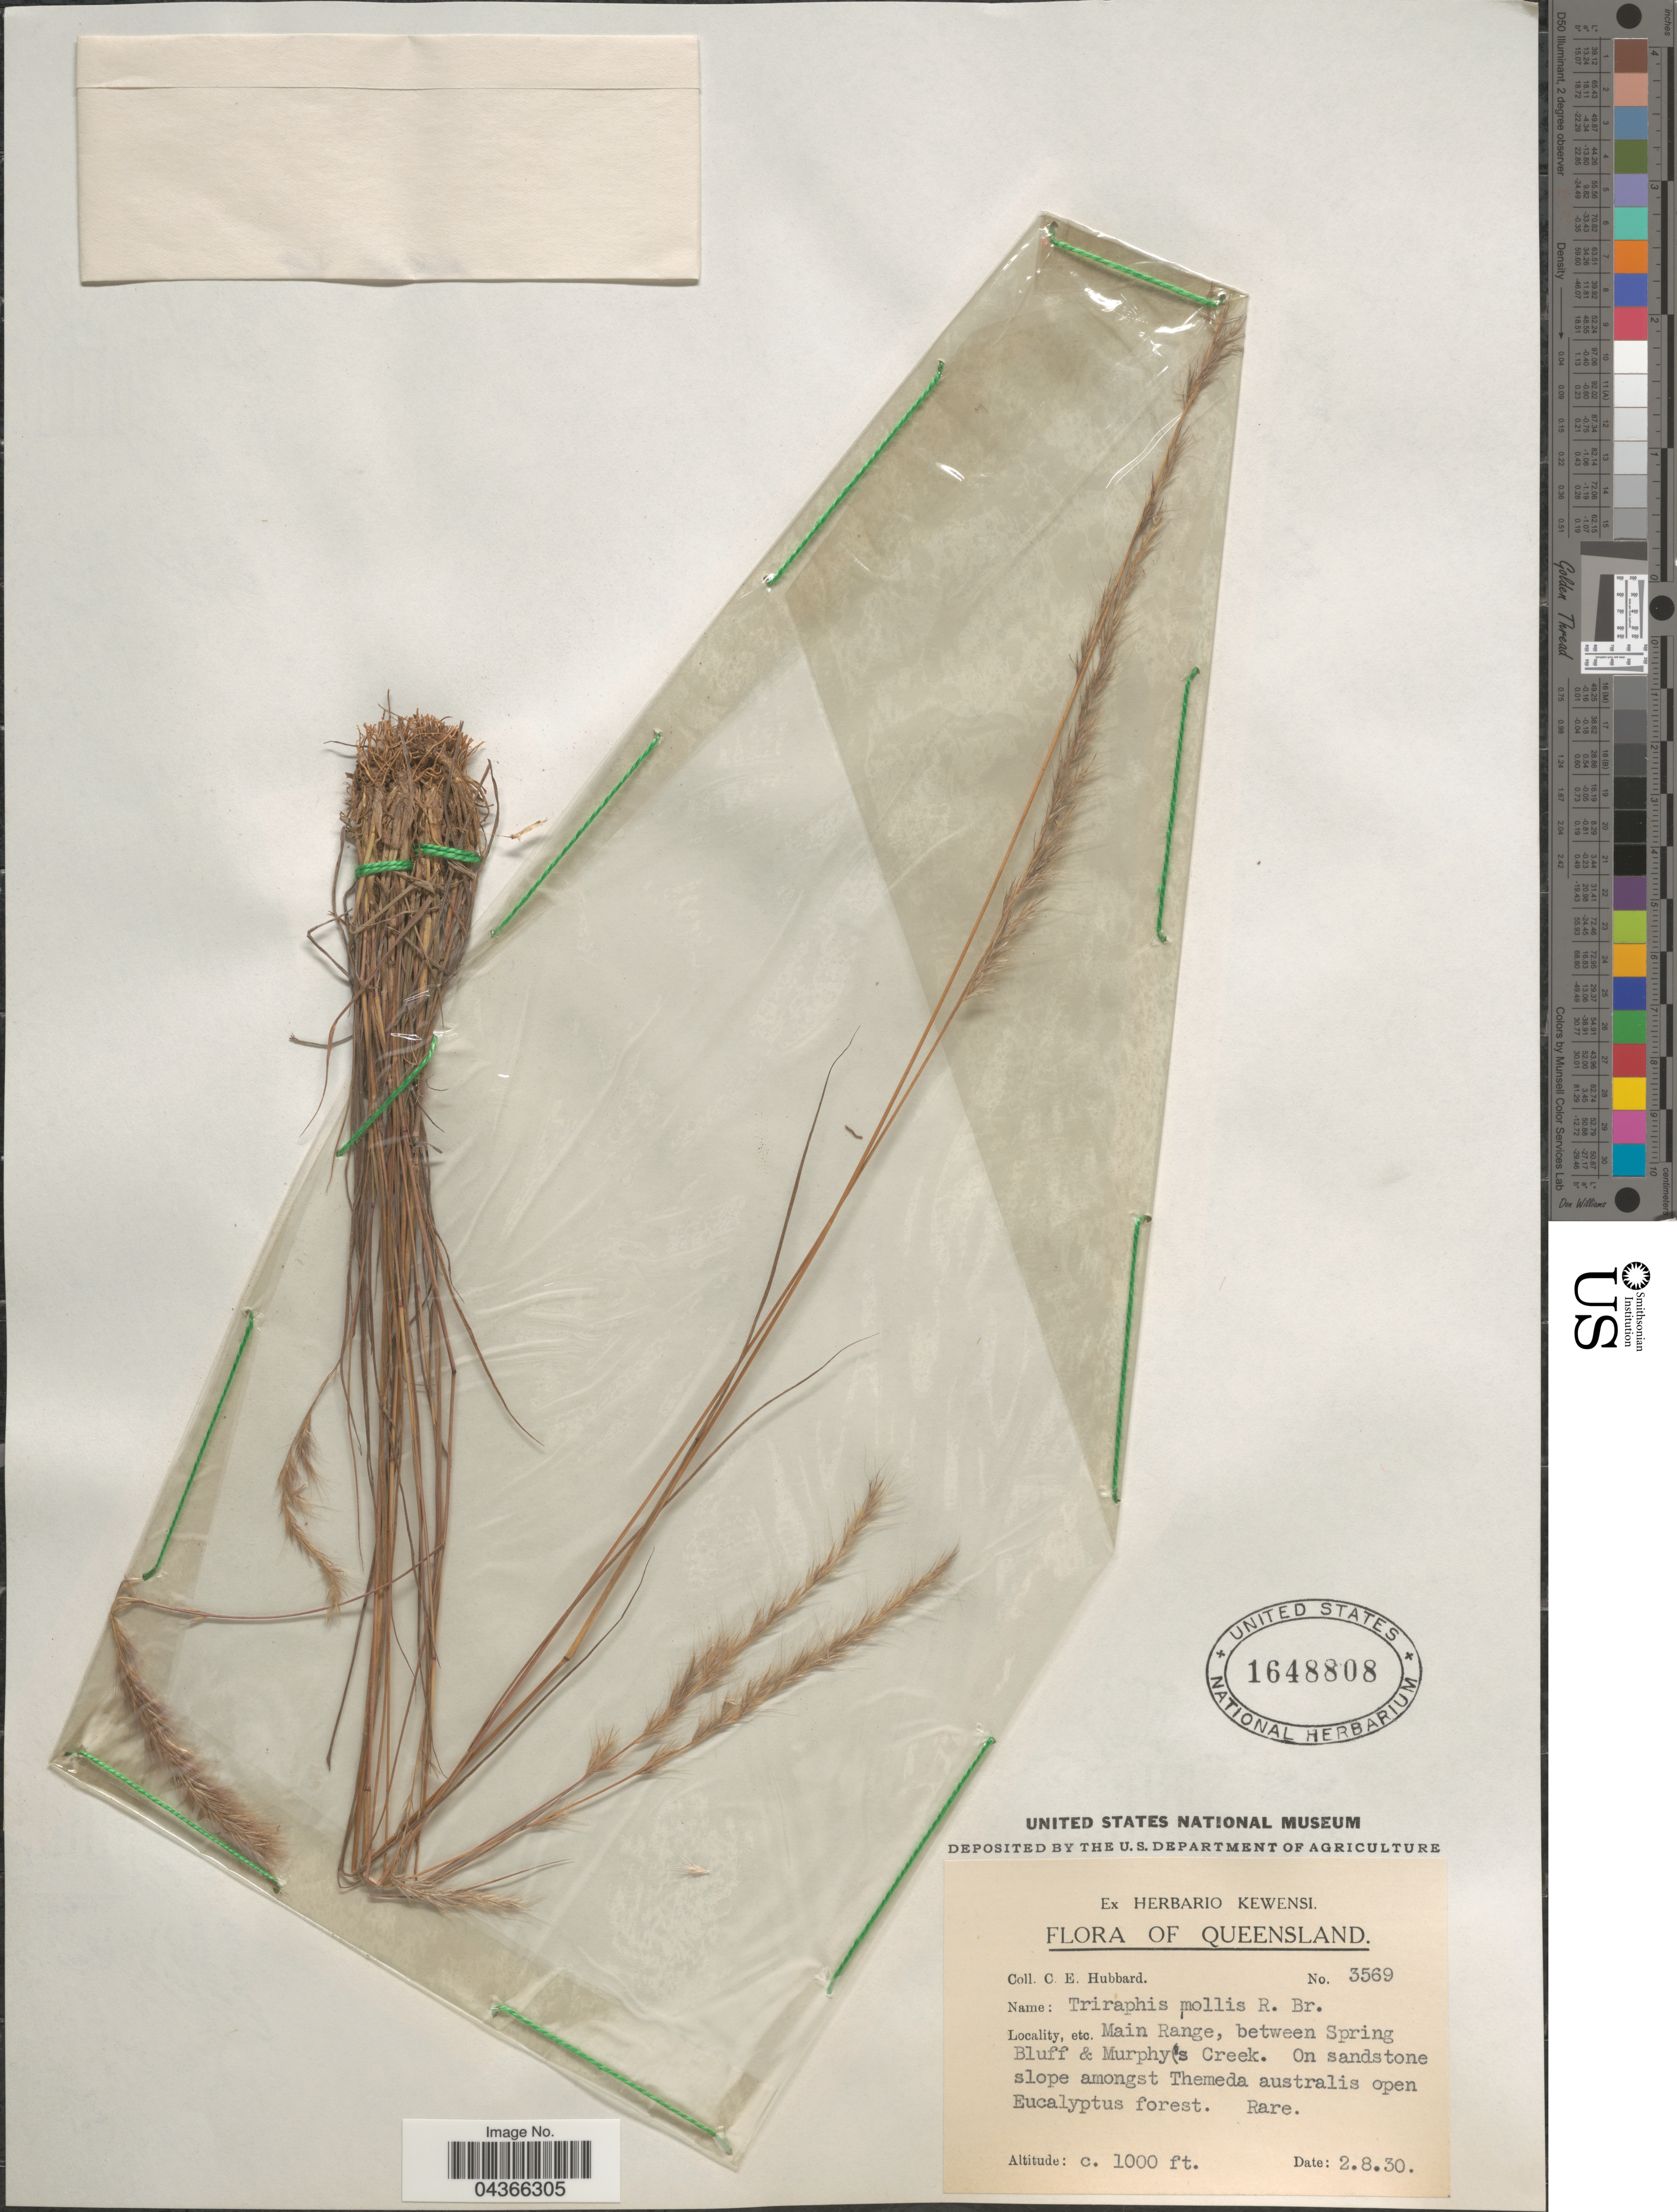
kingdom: Plantae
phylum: Tracheophyta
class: Liliopsida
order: Poales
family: Poaceae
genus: Triraphis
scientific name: Triraphis mollis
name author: R. Br.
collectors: C. E. Hubbard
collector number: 3569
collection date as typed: Transcribed d/m/y: 2/8/30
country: Australia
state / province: Queensland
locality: Main Range, between Spring Bluff & Murphy's Creek.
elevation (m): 305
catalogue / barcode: US 1648808